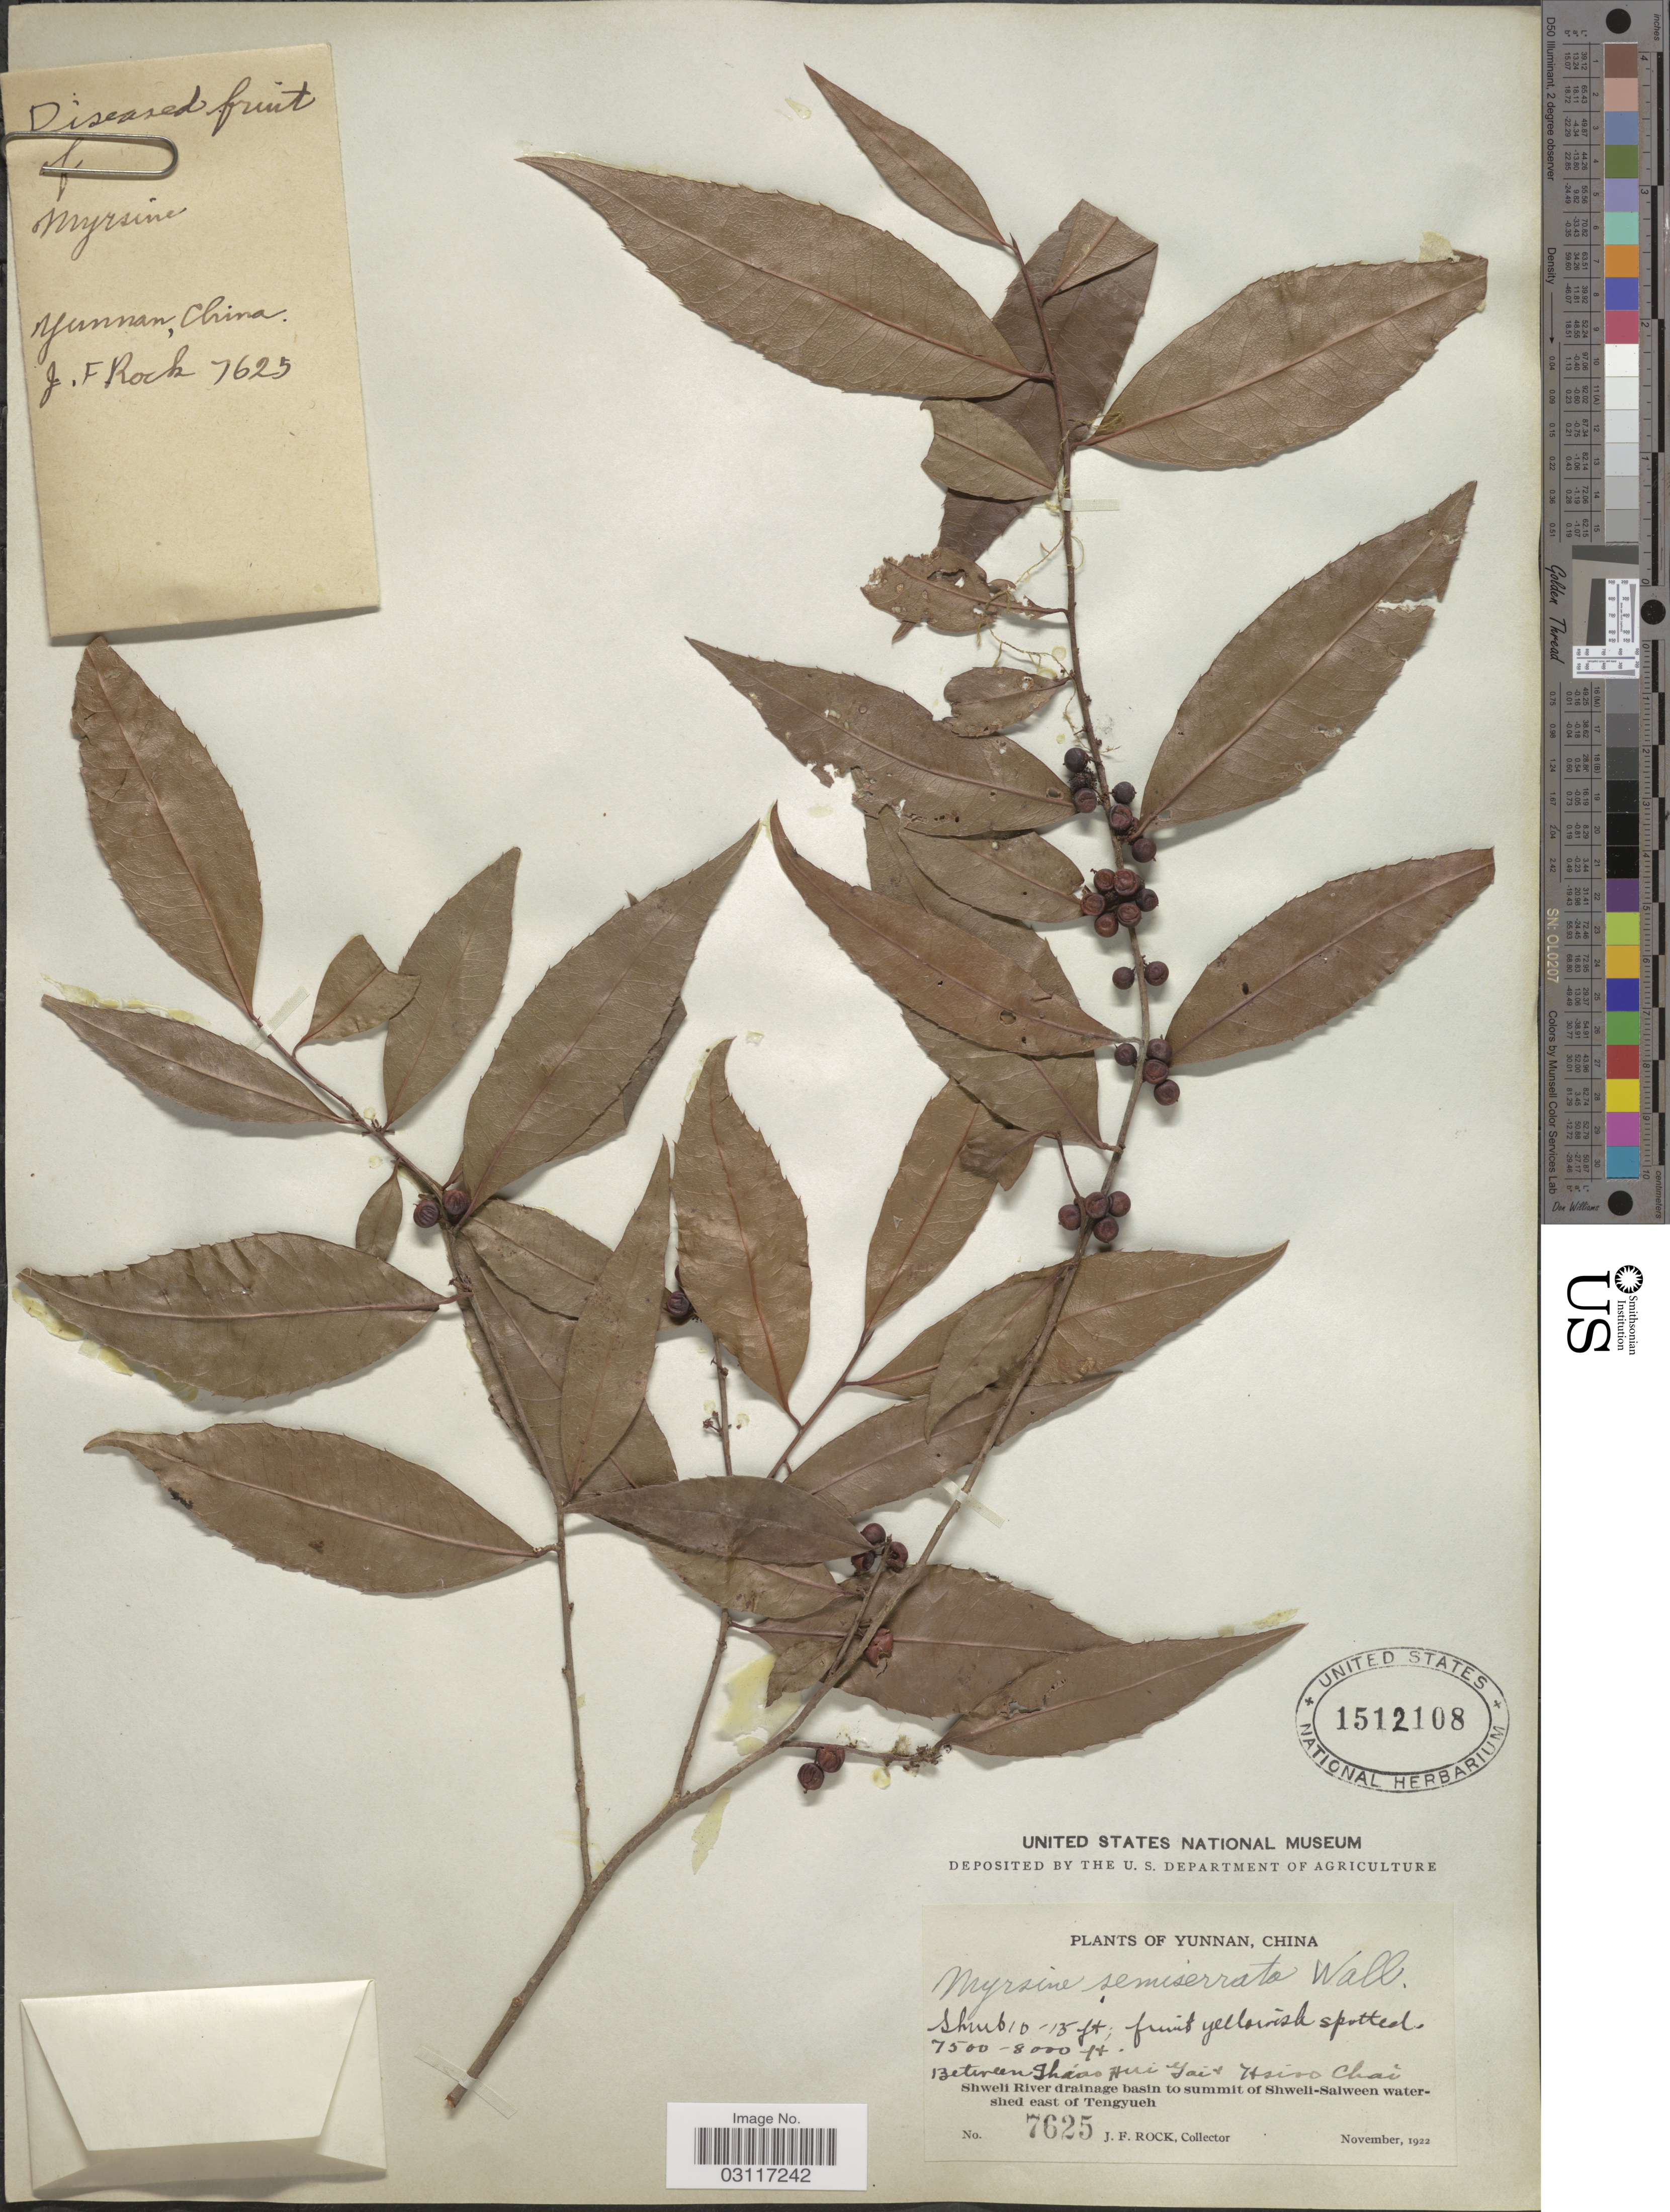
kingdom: Plantae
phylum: Tracheophyta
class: Magnoliopsida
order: Ericales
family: Primulaceae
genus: Myrsine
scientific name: Myrsine semiserrata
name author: Wall.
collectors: J. Rock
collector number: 7625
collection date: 1922-11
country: China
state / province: Yunnan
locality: Between Shiao Hui Yai & Hsiao Chai. Shweli River drainage basin to summit of Shweli-Salween watershed east of Tengyueh.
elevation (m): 2286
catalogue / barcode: US 1512108